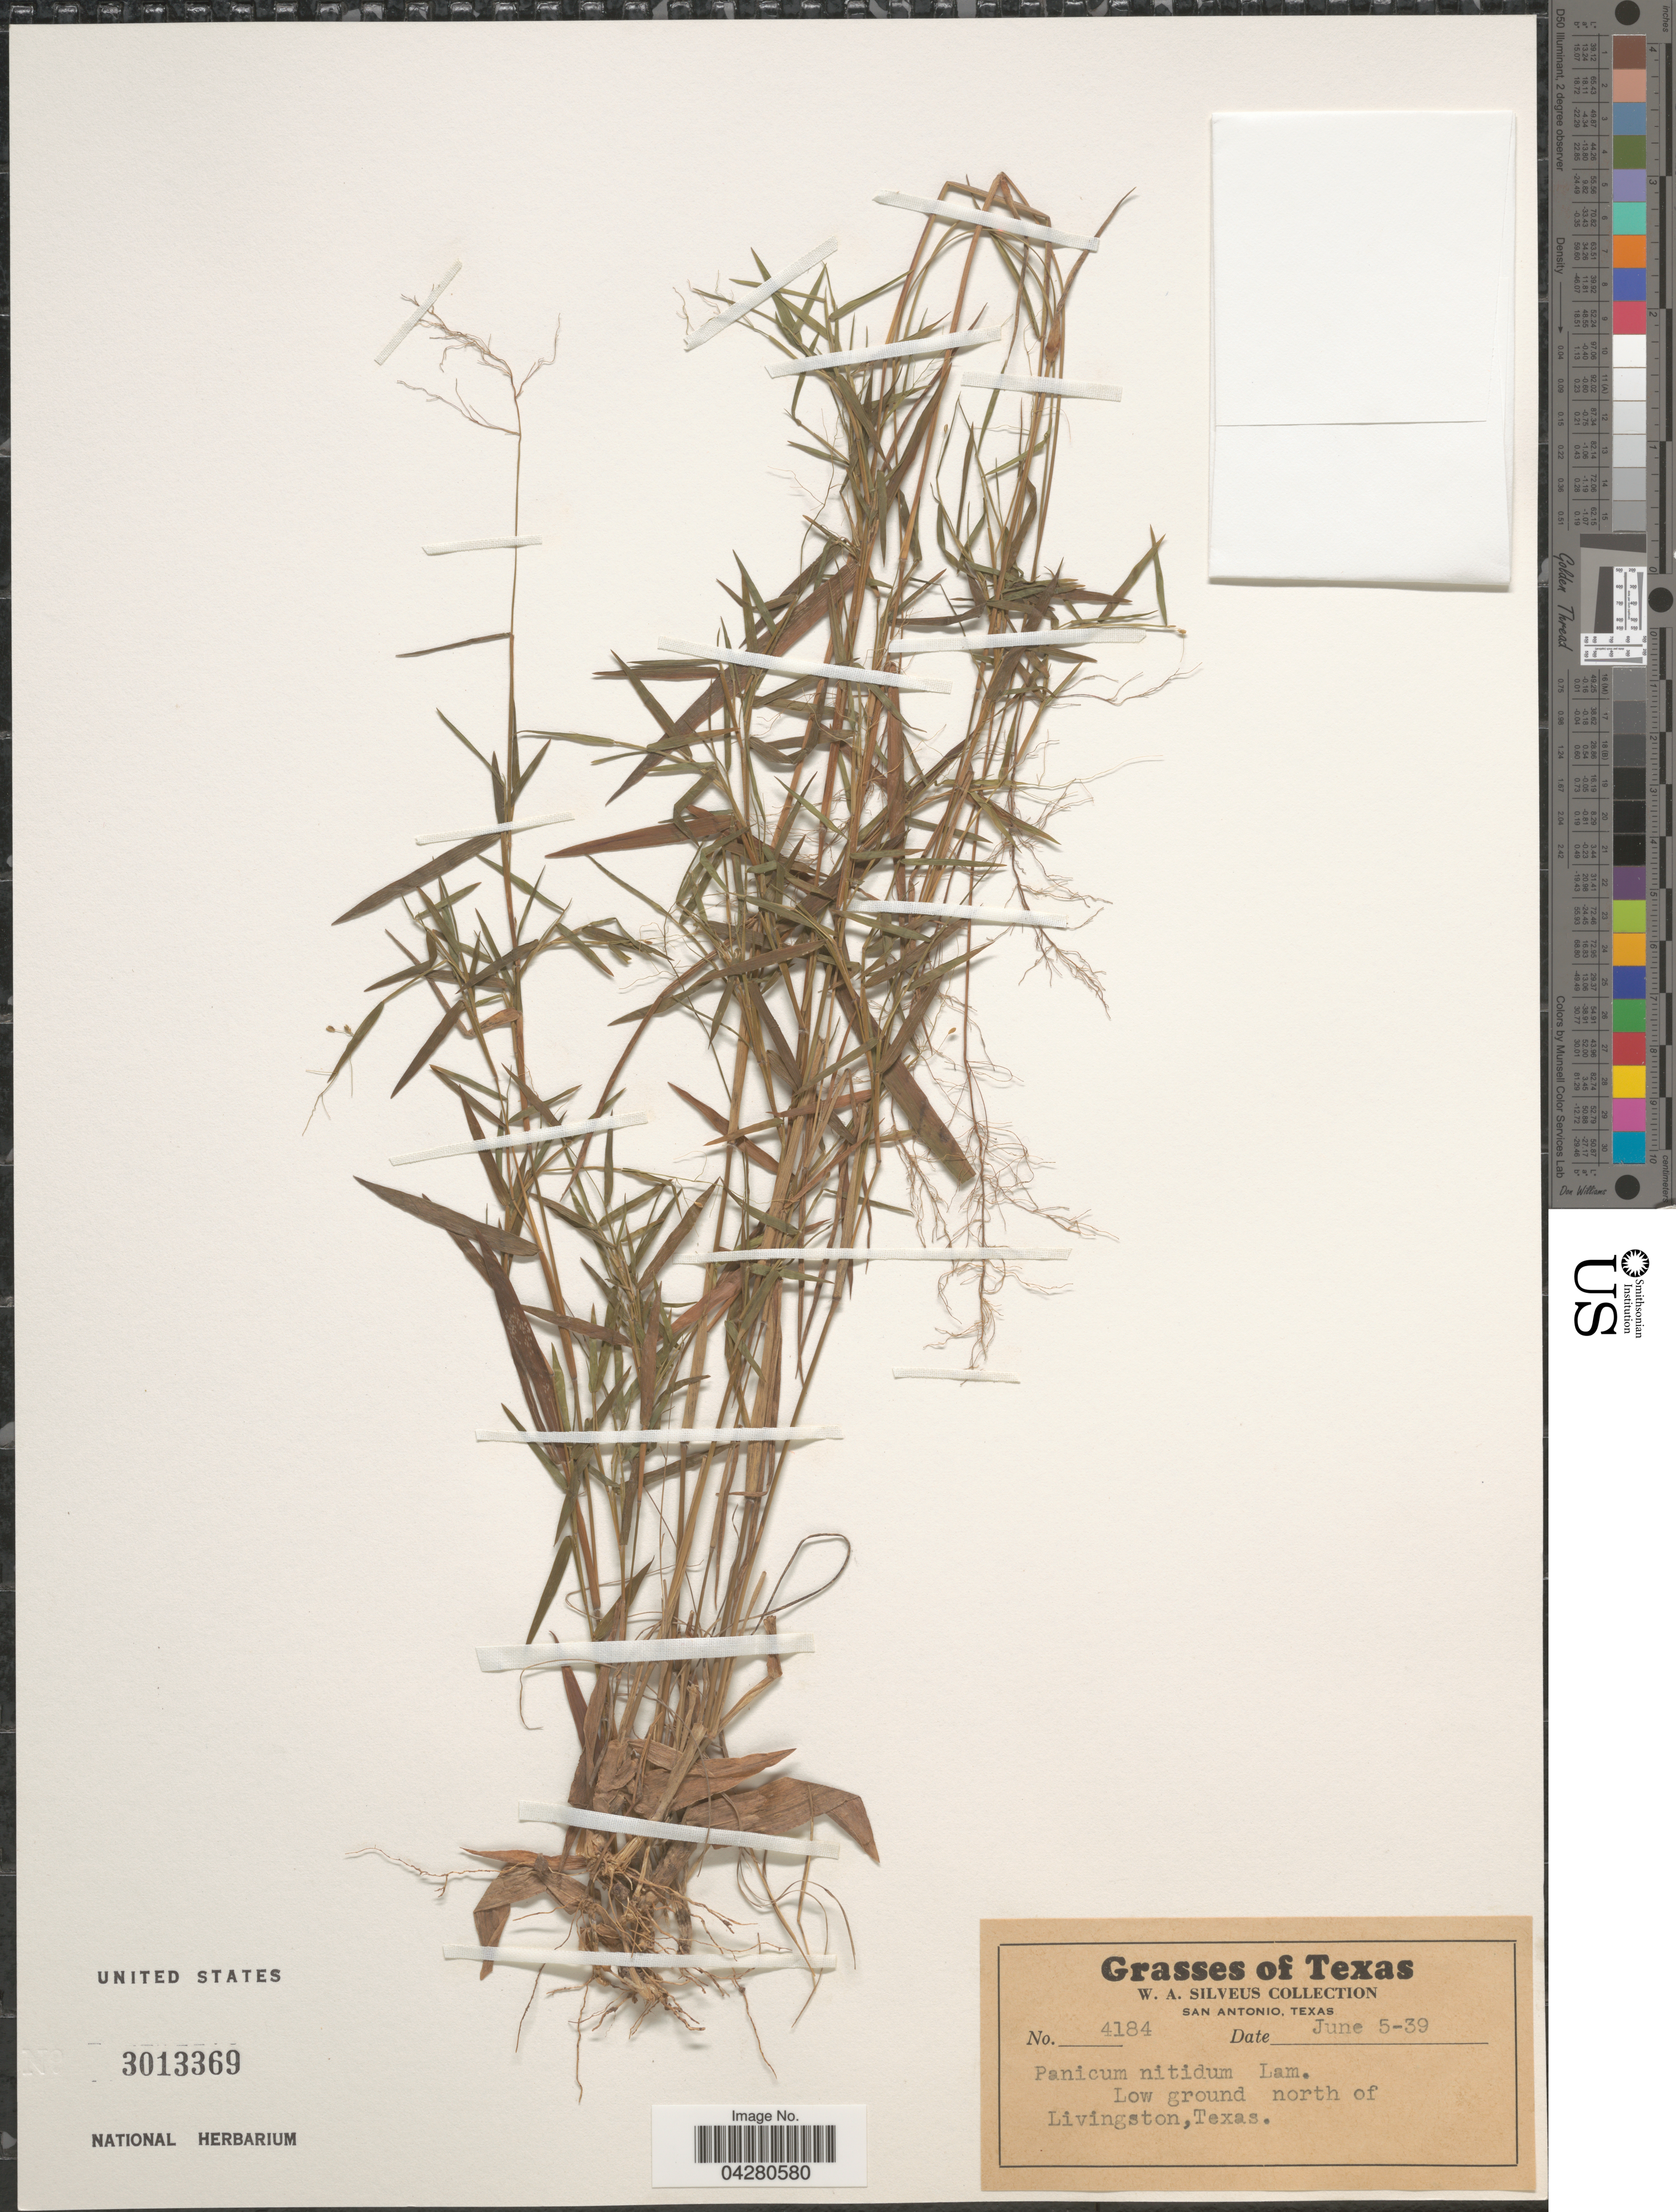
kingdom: Plantae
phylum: Tracheophyta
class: Liliopsida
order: Poales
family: Poaceae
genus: Dichanthelium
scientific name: Dichanthelium dichotomum var. dichotomum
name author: (L.) Gould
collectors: W. Silveus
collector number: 4184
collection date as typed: Transcribed d/m/y: 5/6/39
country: United States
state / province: Texas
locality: Low ground north of Livingston.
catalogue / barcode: US 3013369